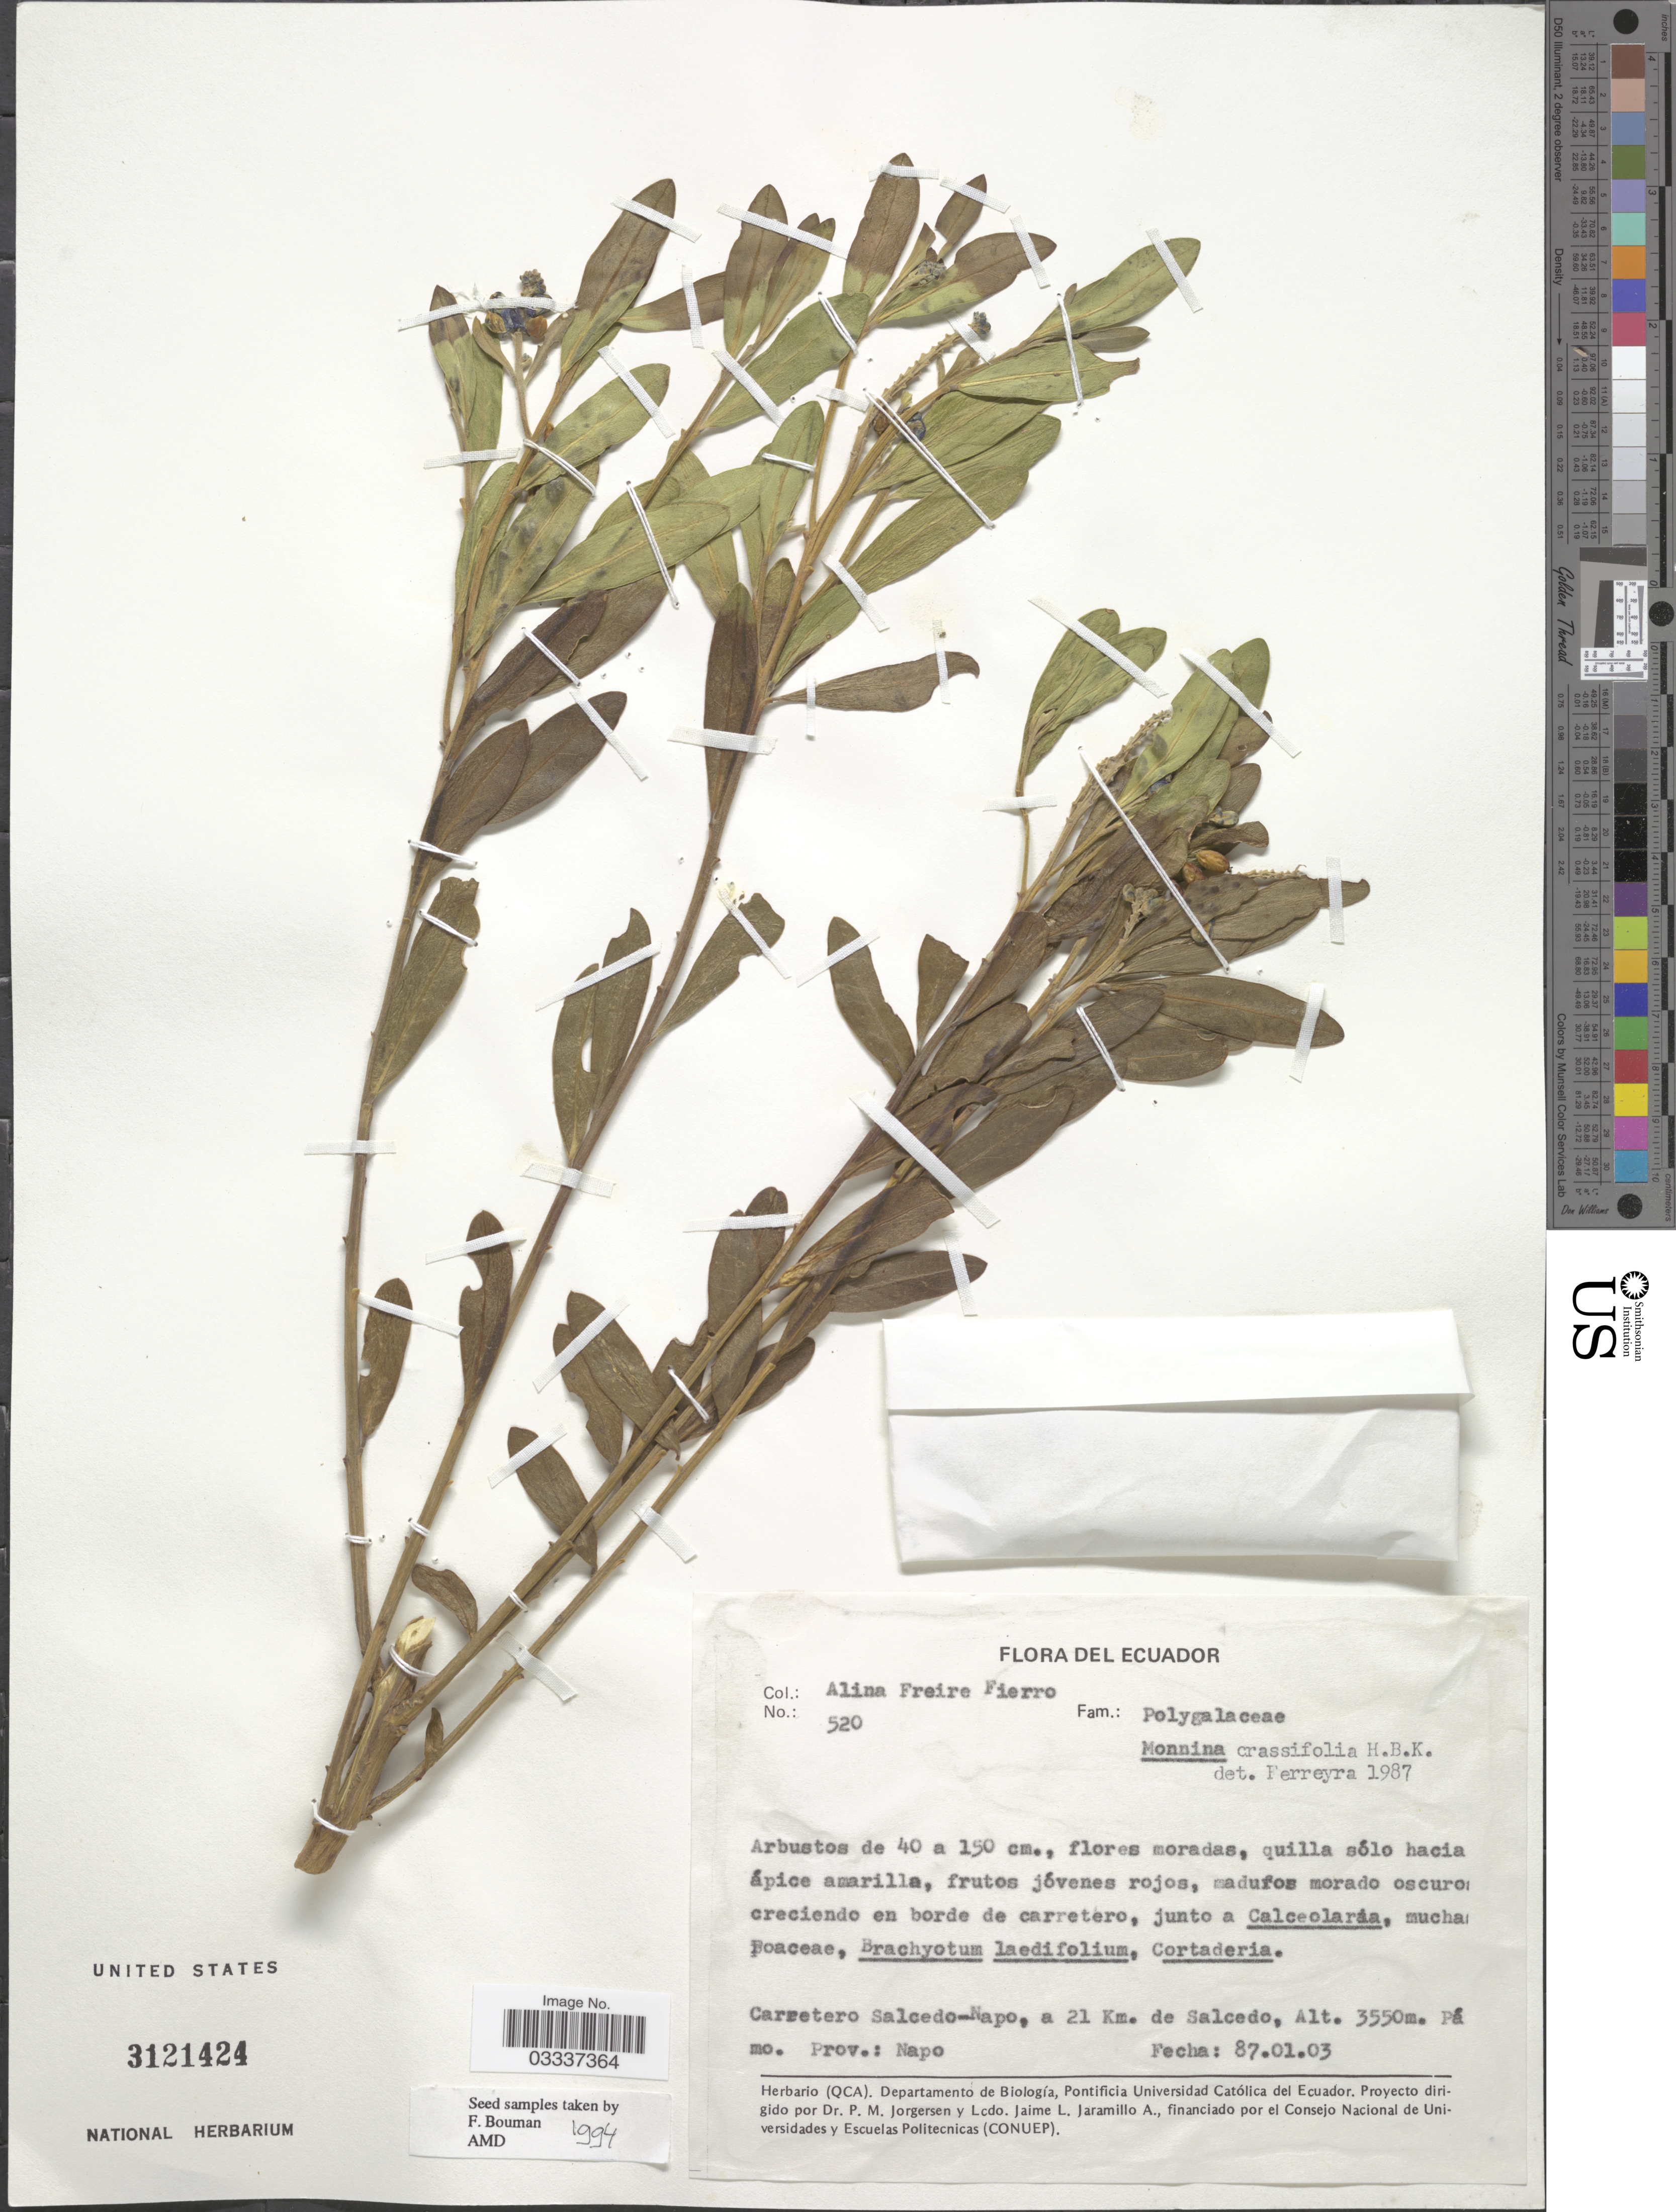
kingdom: Plantae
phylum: Tracheophyta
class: Magnoliopsida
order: Fabales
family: Polygalaceae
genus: Monnina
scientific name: Monnina crassifolia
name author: (Bonpl.) Kunth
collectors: A. Freire-Fierro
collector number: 520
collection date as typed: Transcribed d/m/y: 3/1/87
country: Ecuador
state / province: Napo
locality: Carretero Salcedo-Napo, a 21 Km. de Salcedo.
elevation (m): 3550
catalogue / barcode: US 3121424